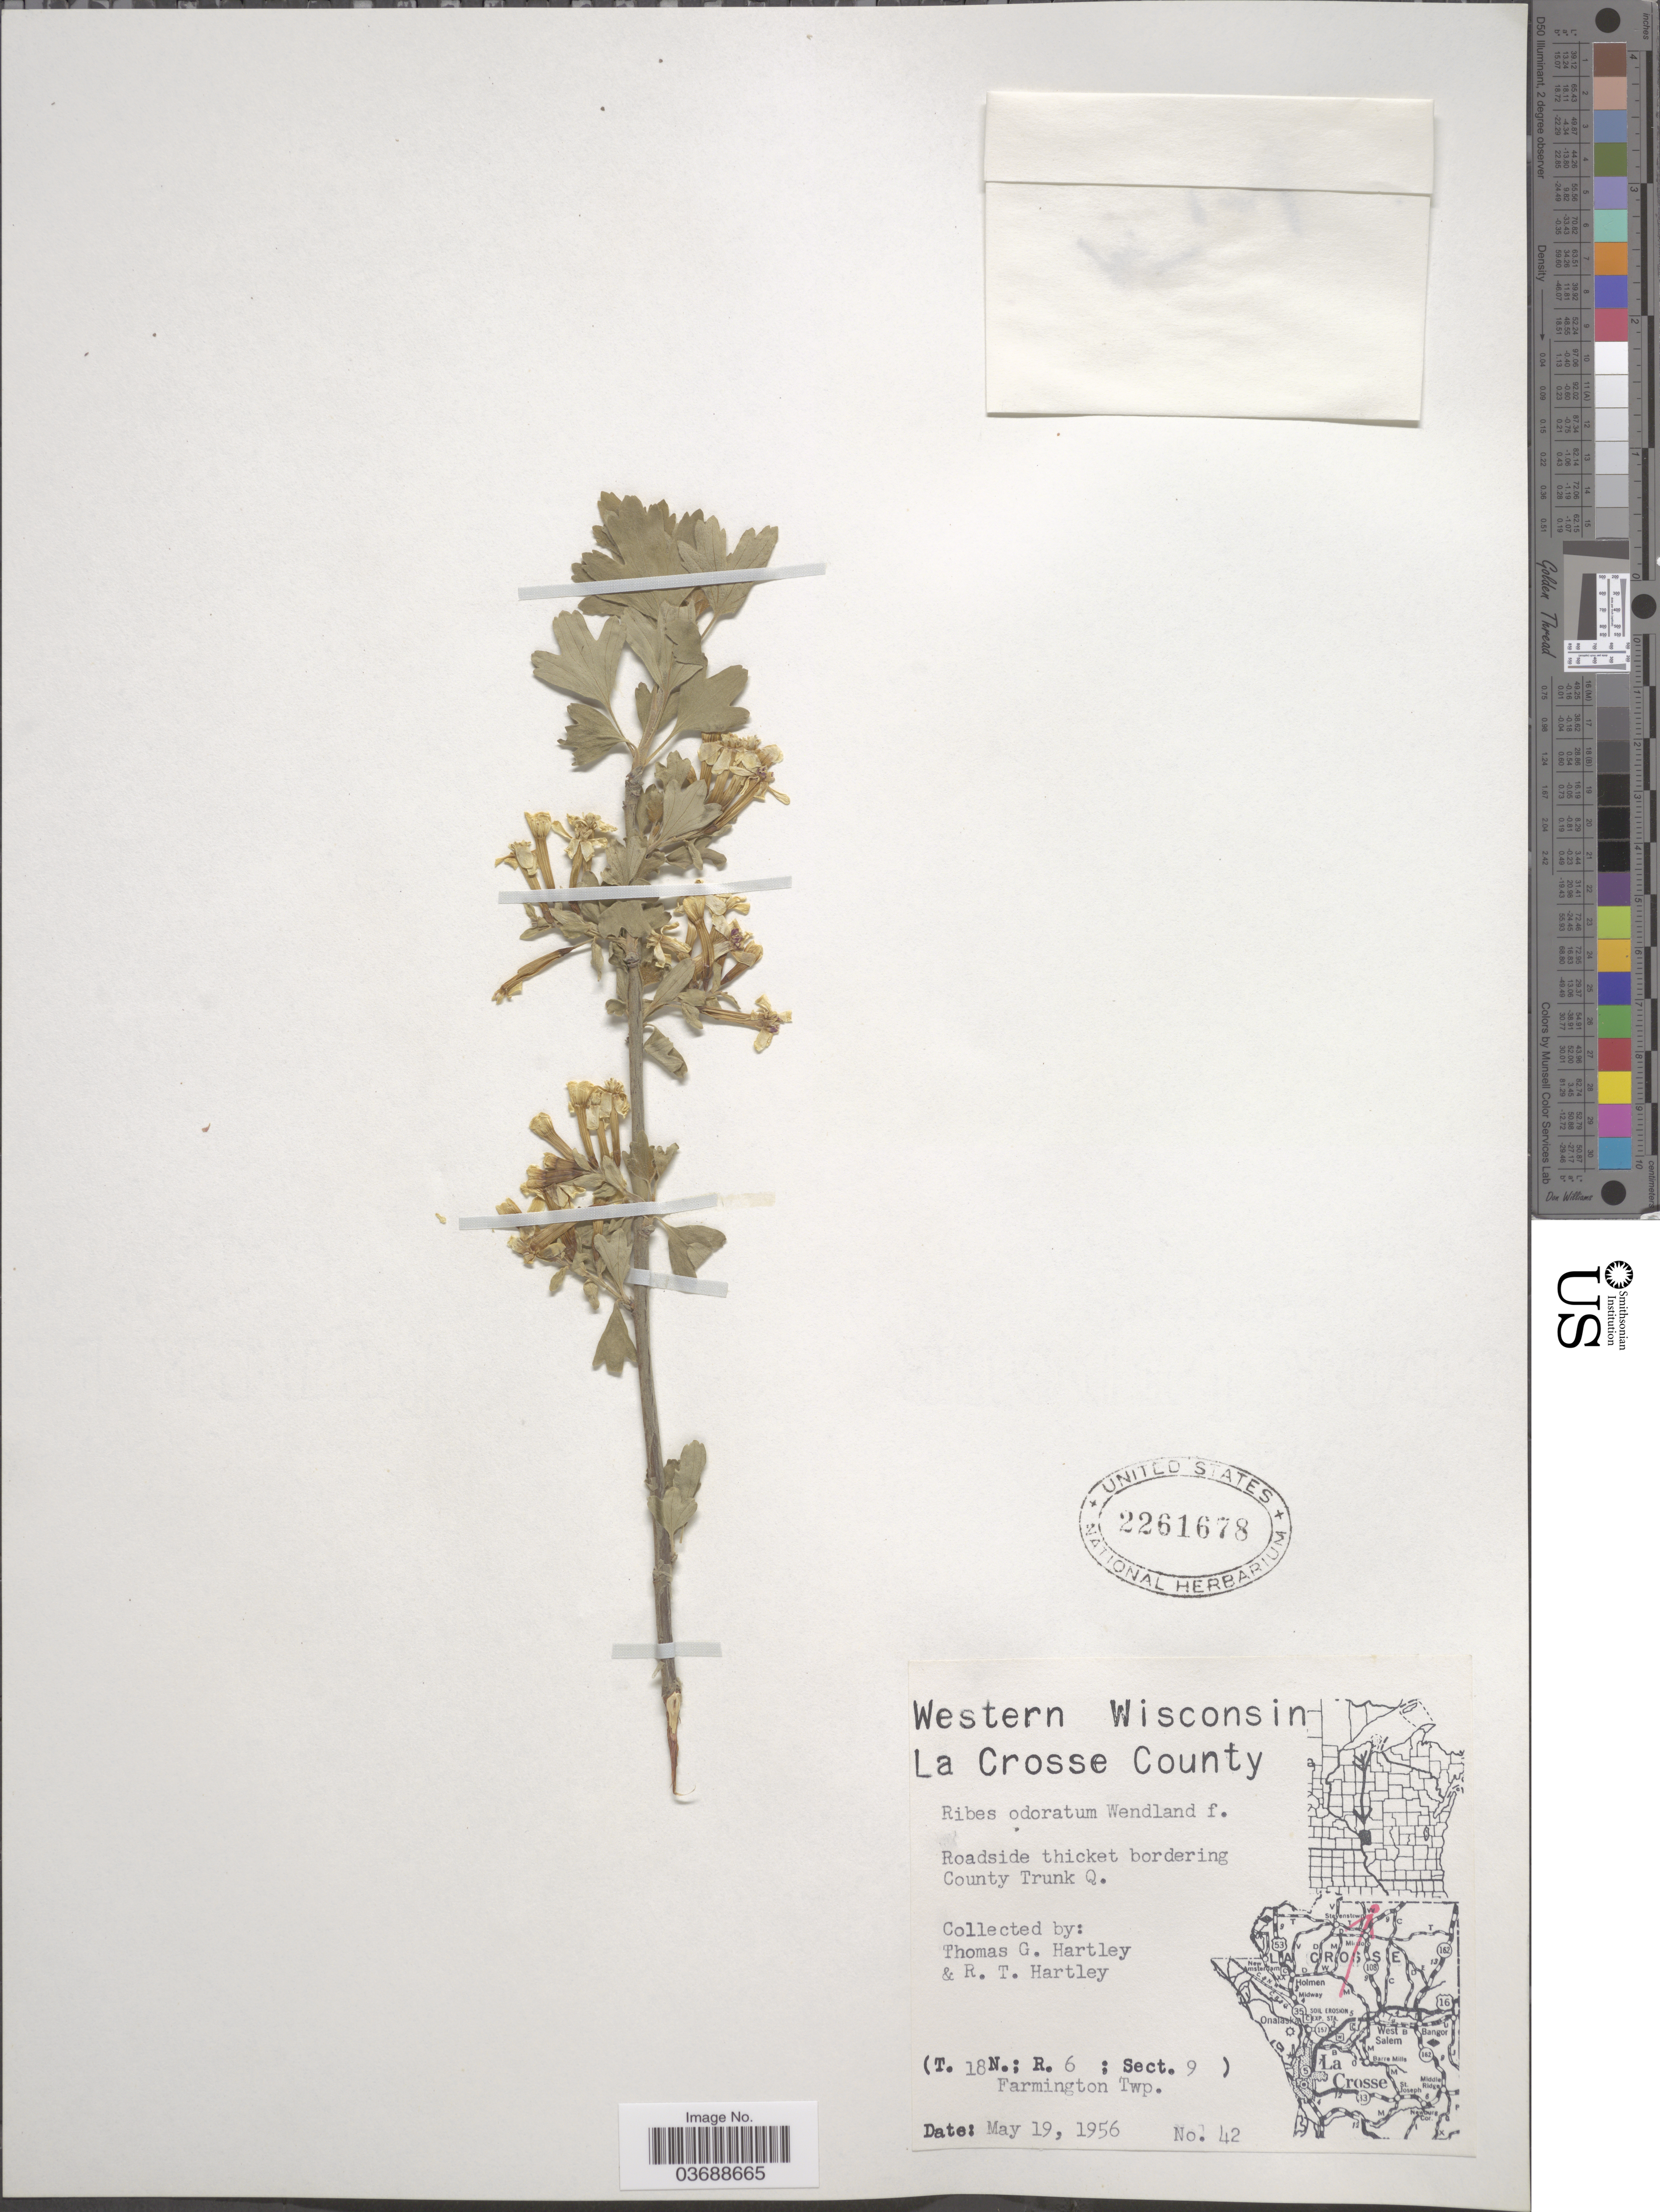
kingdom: Plantae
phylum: Tracheophyta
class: Magnoliopsida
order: Saxifragales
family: Grossulariaceae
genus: Ribes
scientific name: Ribes odoratum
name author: H.L. Wendl.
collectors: T. G. Hartley & R. T. Hartley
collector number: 42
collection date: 1956-05-19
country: United States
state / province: Wisconsin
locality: Western Wisconsin. La Crosse County. Roadside thicket bordering County Trunk Q. (T. 18N.; R.6; Sect. 9). Farmington Twp.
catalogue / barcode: US 2261678